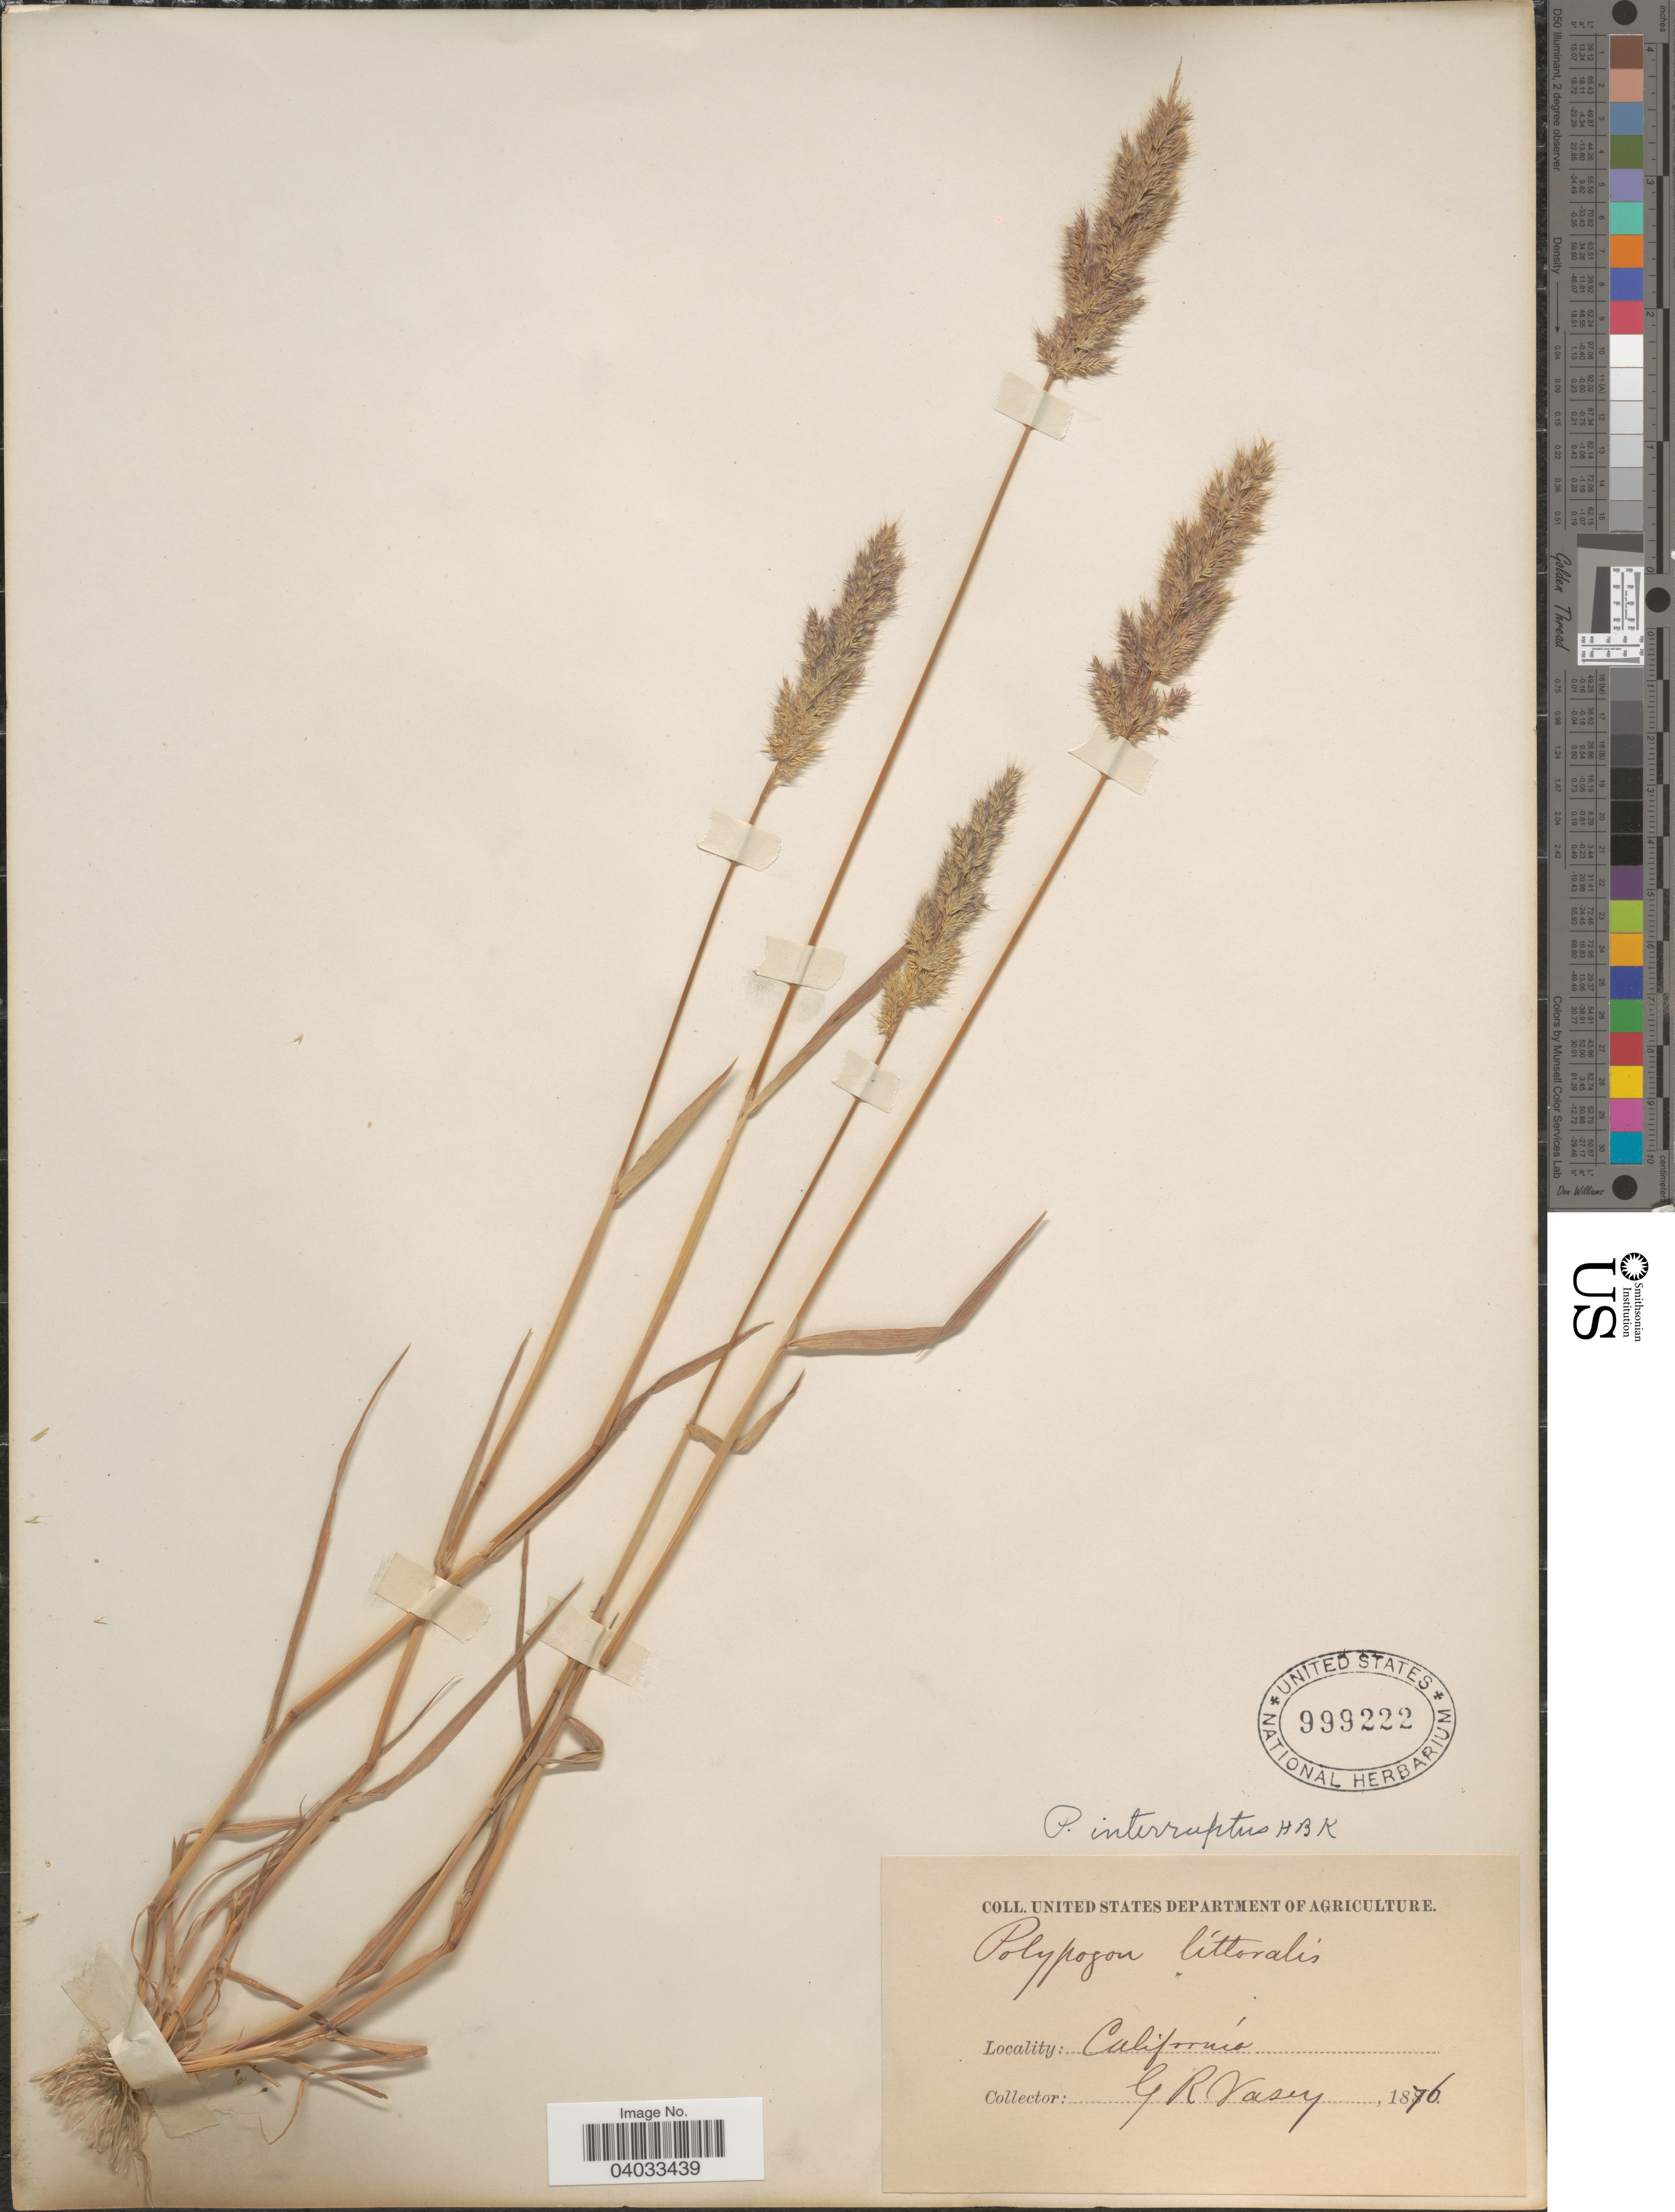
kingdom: Plantae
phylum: Tracheophyta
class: Liliopsida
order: Poales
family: Poaceae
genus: Polypogon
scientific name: Polypogon interruptus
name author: Kunth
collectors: G. R. Vasey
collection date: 1876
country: United States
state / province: California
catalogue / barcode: US 999222